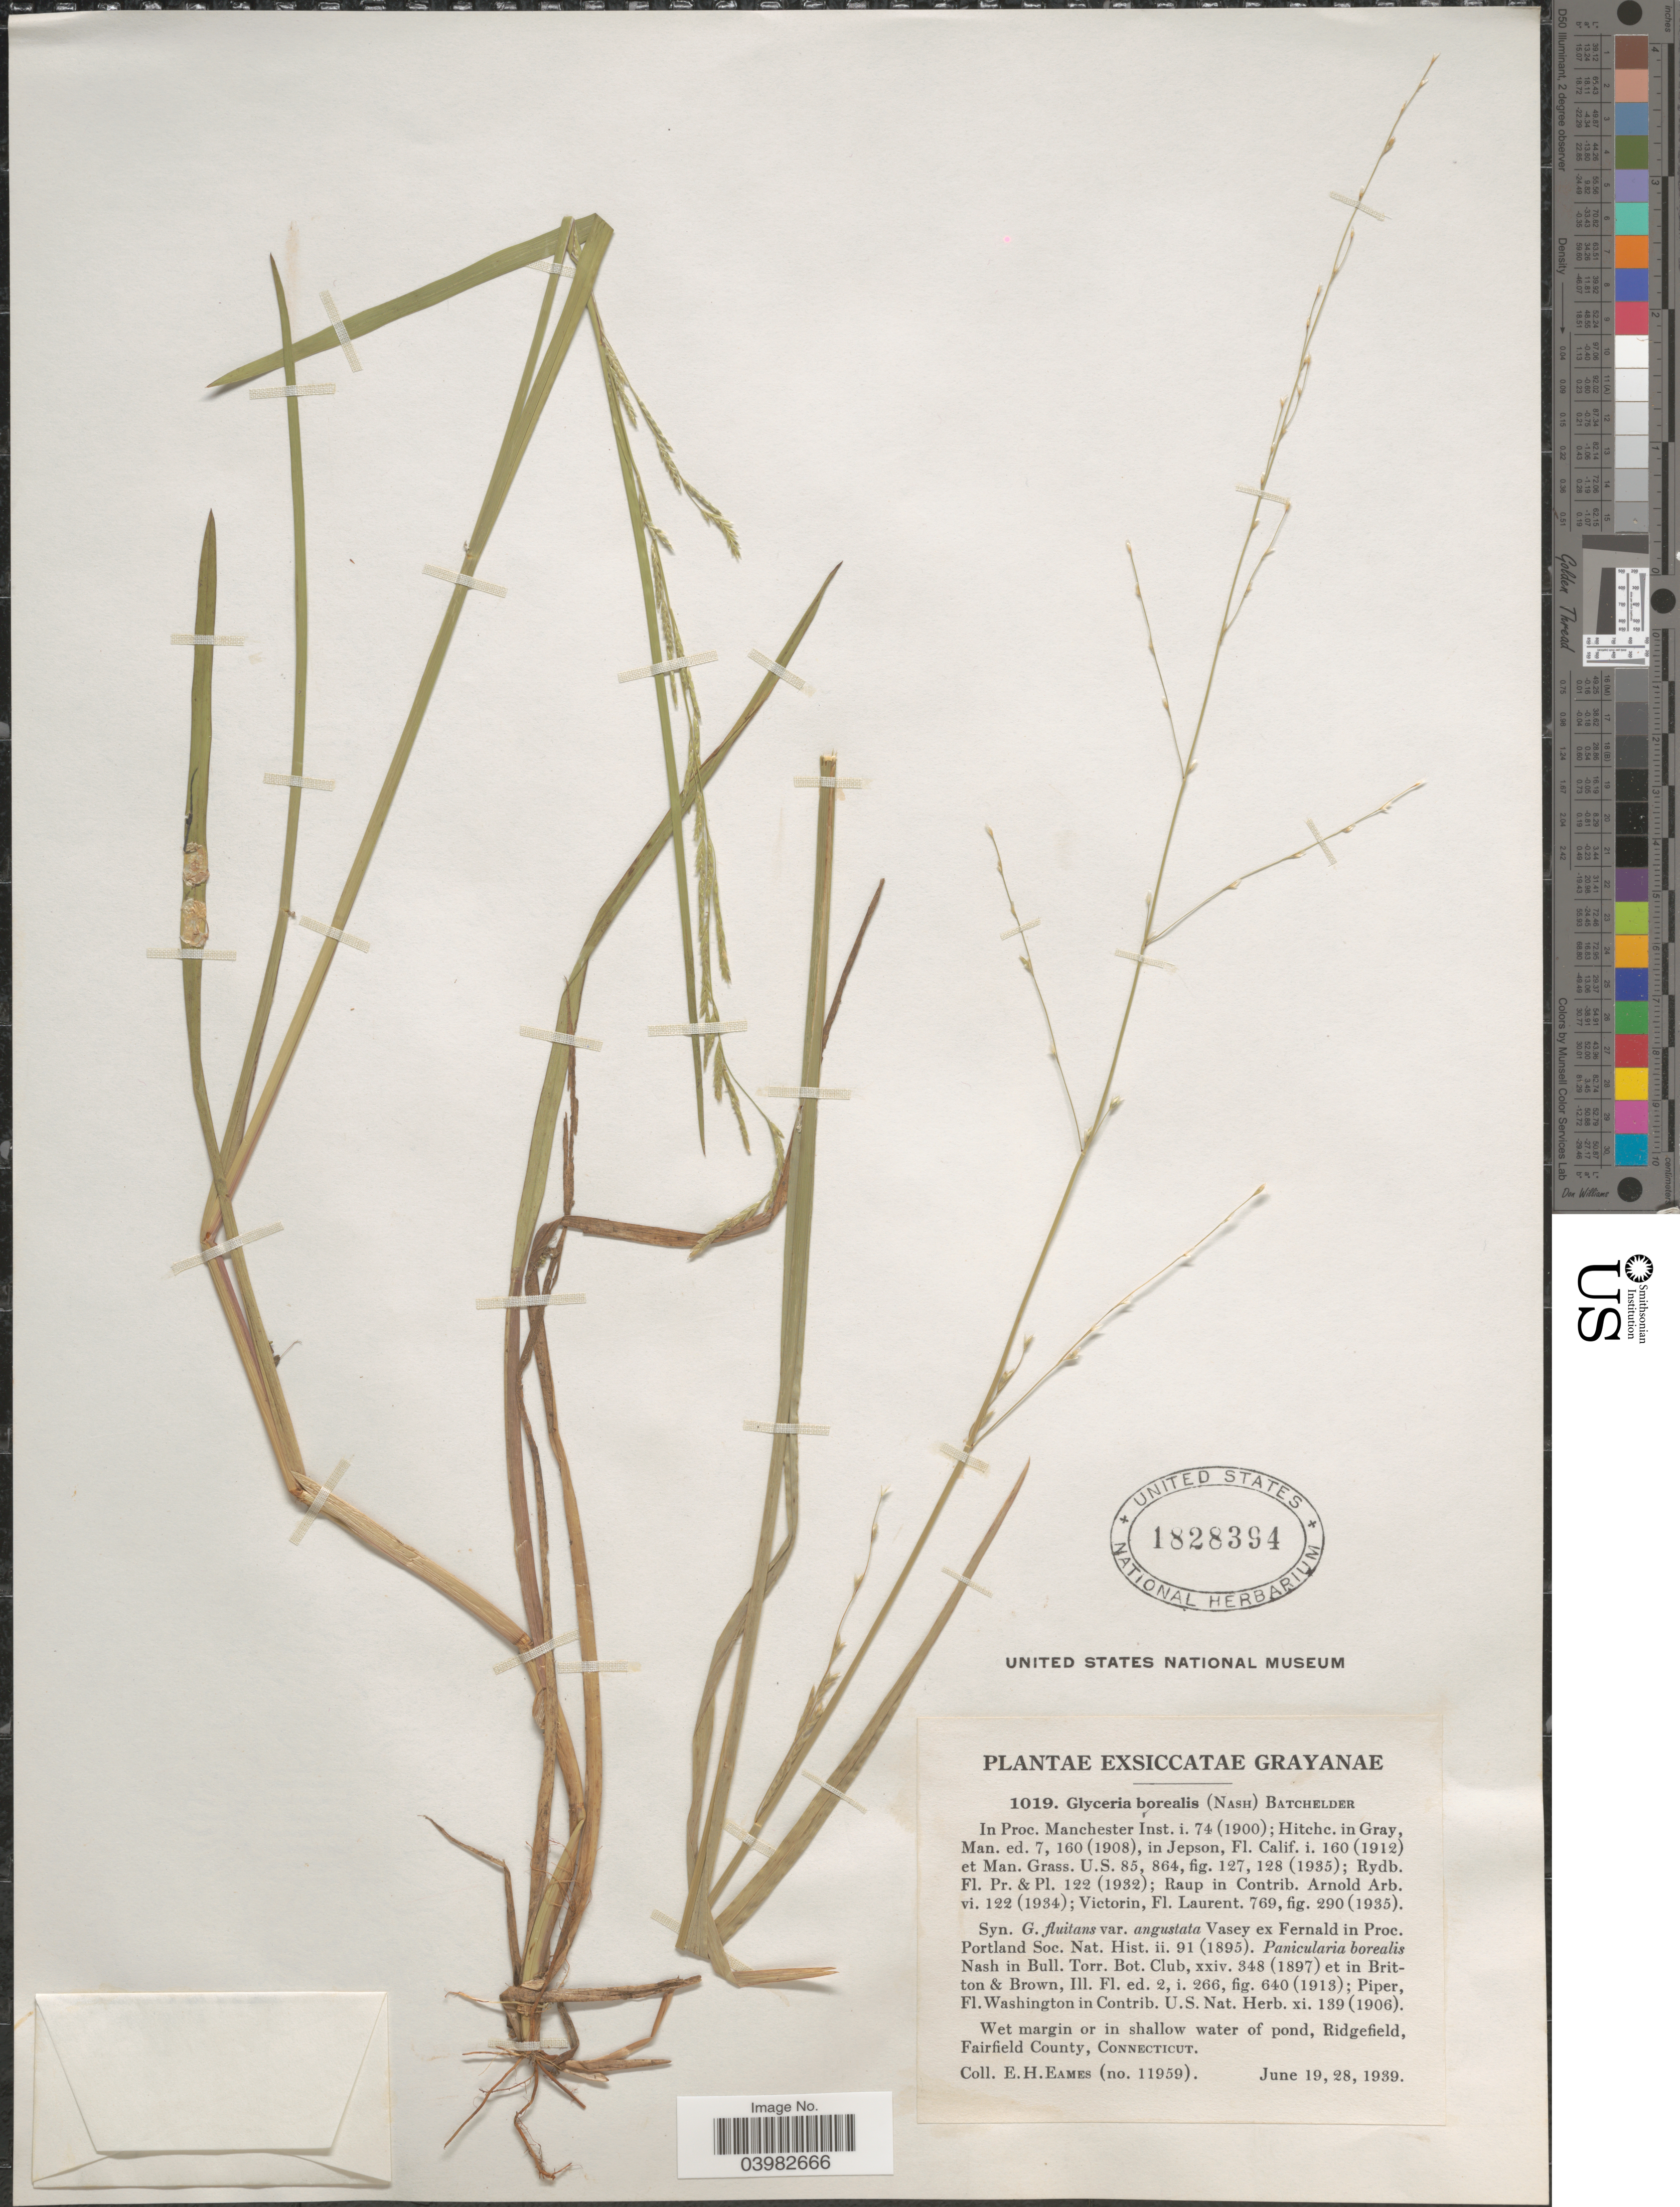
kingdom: Plantae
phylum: Tracheophyta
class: Liliopsida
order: Poales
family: Poaceae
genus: Glyceria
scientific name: Glyceria borealis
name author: (Nash) Batchelder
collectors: E. H. Eames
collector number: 11959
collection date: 1939-06-19/1939-06-28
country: United States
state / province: Connecticut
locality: Wet margin or in shallow water of pond, Ridgefield, Fairfield County.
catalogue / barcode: US 1828394